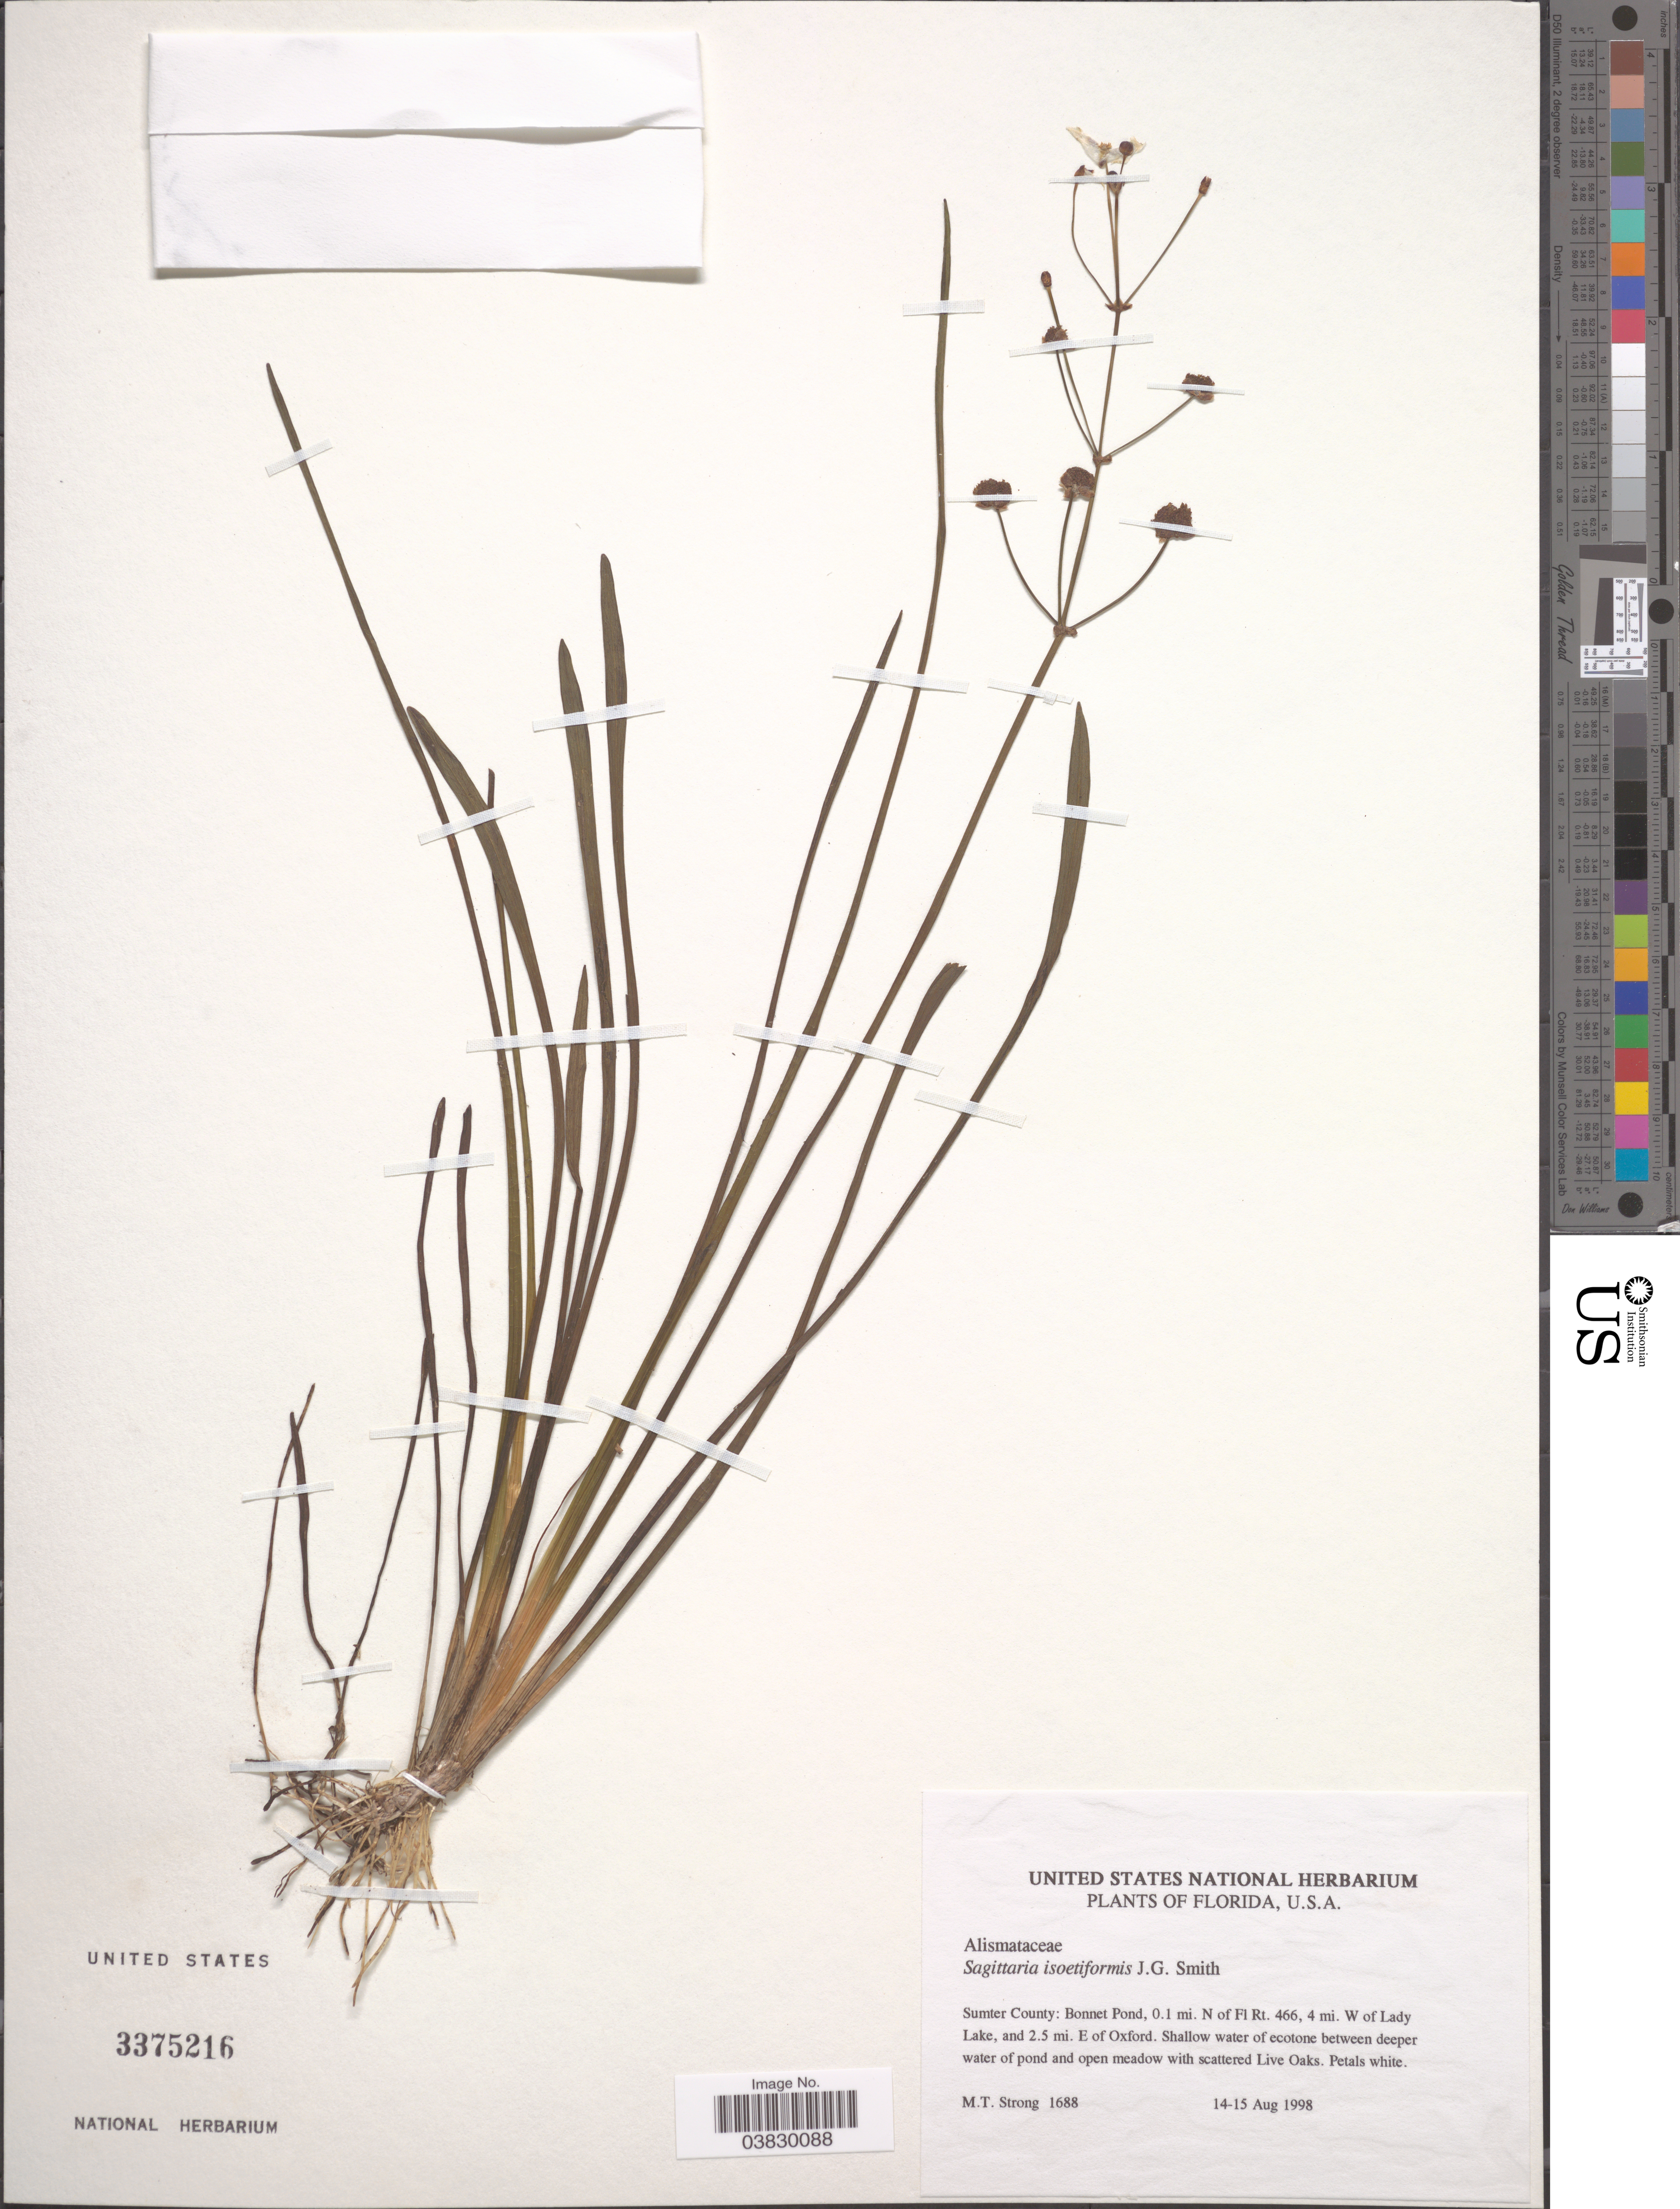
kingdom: Plantae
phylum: Tracheophyta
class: Liliopsida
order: Alismatales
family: Alismataceae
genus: Sagittaria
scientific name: Sagittaria graminea var. graminea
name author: Michx.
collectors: M. T. Strong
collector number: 1688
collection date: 1998-08-14/1998-08-15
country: United States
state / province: Florida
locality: Sumter County: Bonnet Pond, 0.1 mi. N of Fl Rt. 466, 4 mi. W of Lady Lake, and 2.5 mi. E of Oxford.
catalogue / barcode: US 3375216